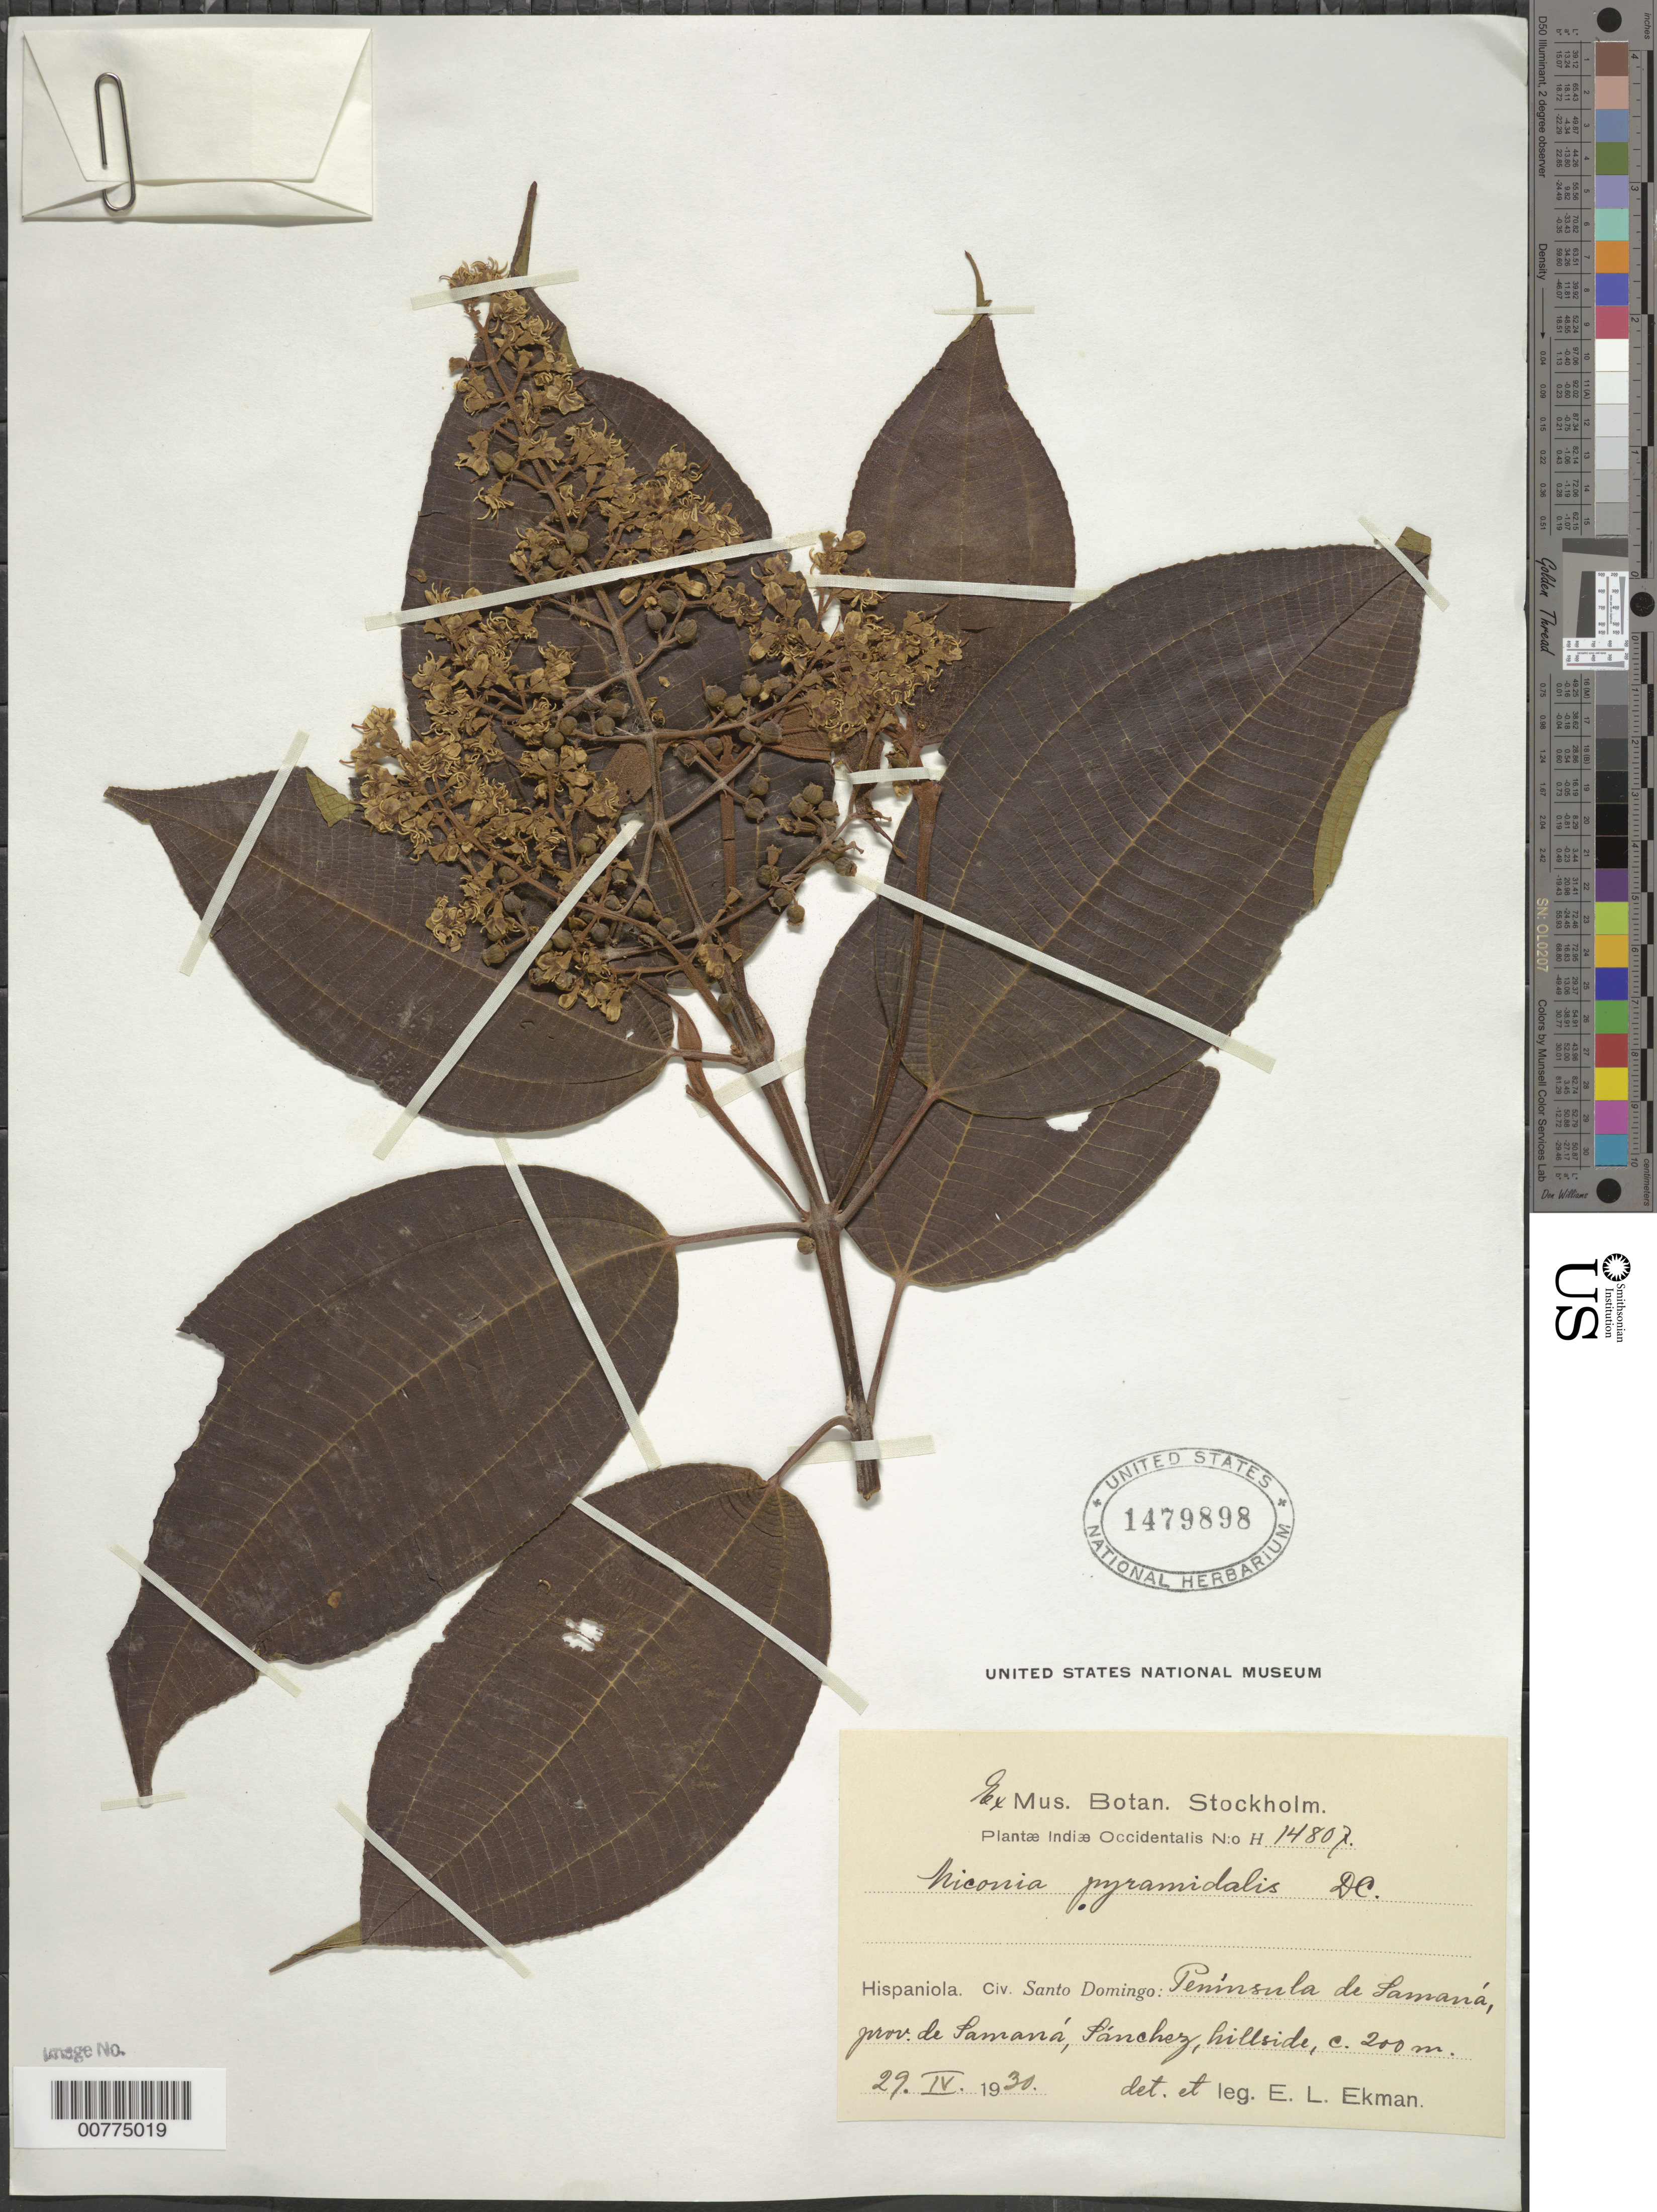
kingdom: Plantae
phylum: Tracheophyta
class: Magnoliopsida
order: Myrtales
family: Melastomataceae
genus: Miconia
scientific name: Miconia pyramidalis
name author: (Desr.) DC.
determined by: Ekman, E. L.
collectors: E. L. Ekman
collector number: H 14807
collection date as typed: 29 Apr 1930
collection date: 1930-04-29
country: Dominican Republic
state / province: Samana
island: Hispaniola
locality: Peninsula of Samana, Sánchez.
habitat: Hillside.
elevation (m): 200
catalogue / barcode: US 1479898